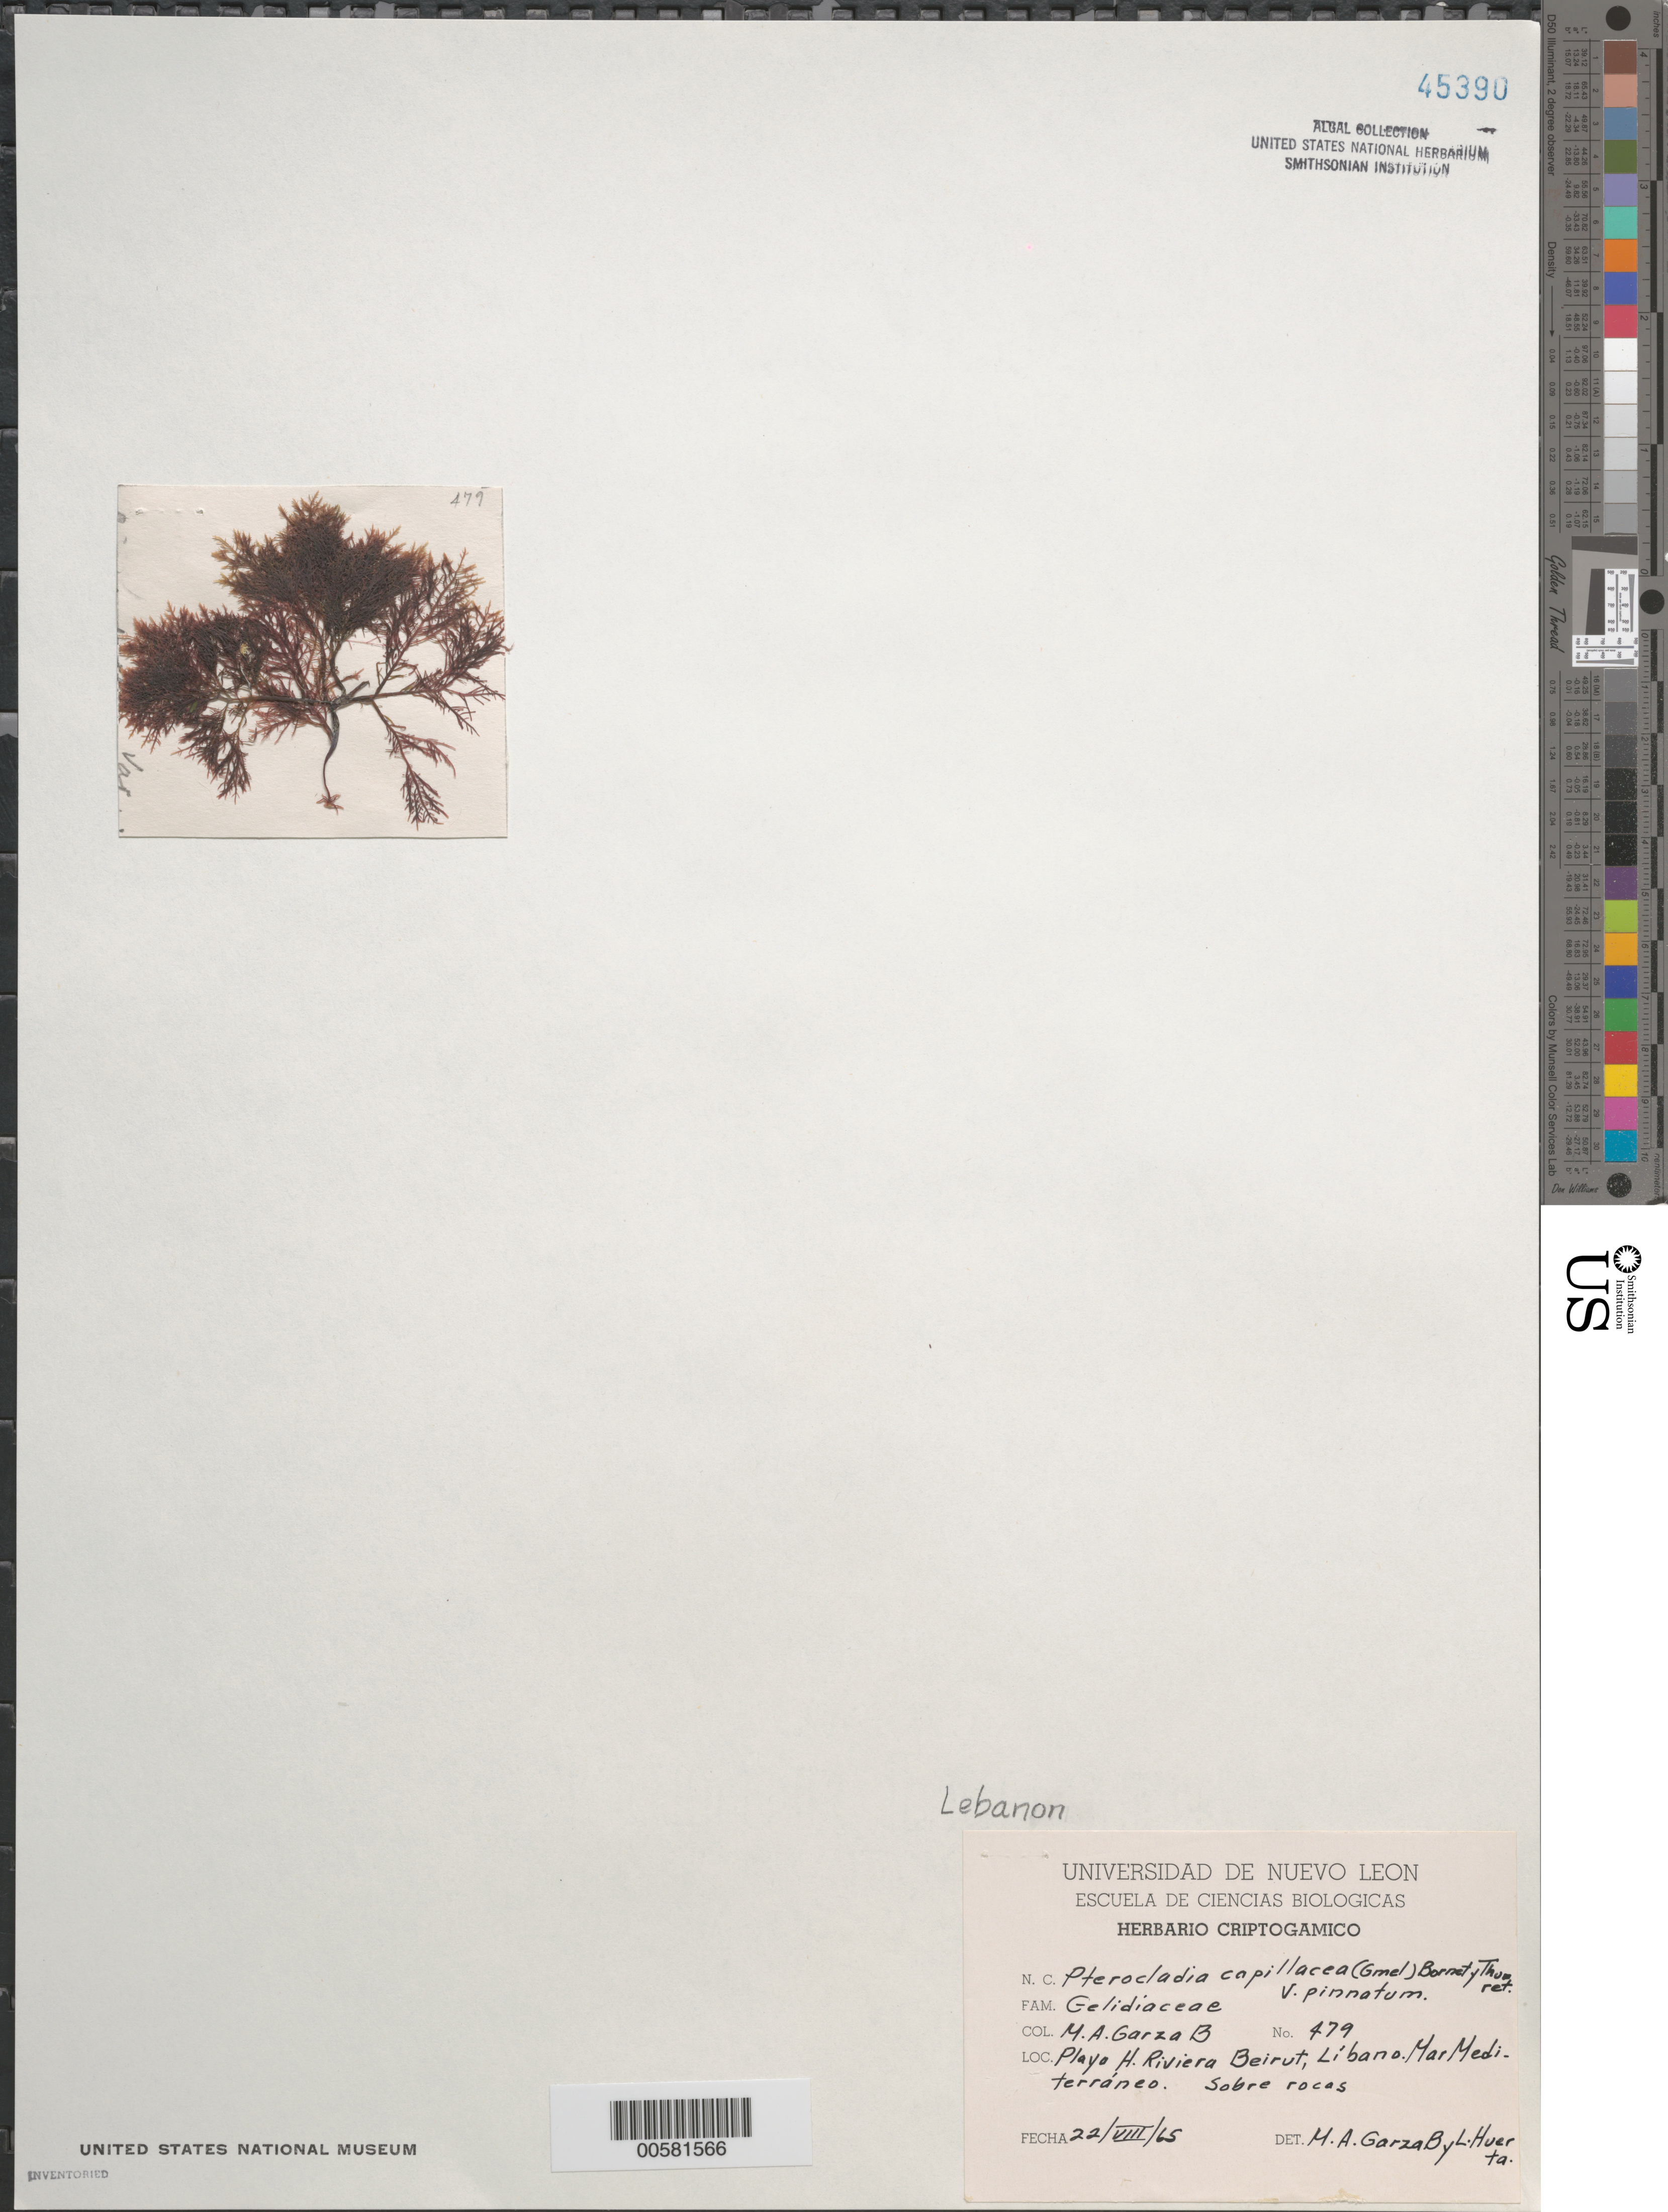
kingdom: Plantae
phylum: Rhodophyta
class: Florideophyceae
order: Gelidiales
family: Pterocladiaceae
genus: Pterocladiella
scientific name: Pterocladiella capillacea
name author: (S.G. Gmel.) Santelices & Hommers.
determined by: Algae name updating Project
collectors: M. Garza Barrientos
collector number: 479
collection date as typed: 22 Aug 1965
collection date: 1965-08-22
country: Lebanon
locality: Playo h. riviera, beirut, mediterranean sea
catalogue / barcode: US 45390